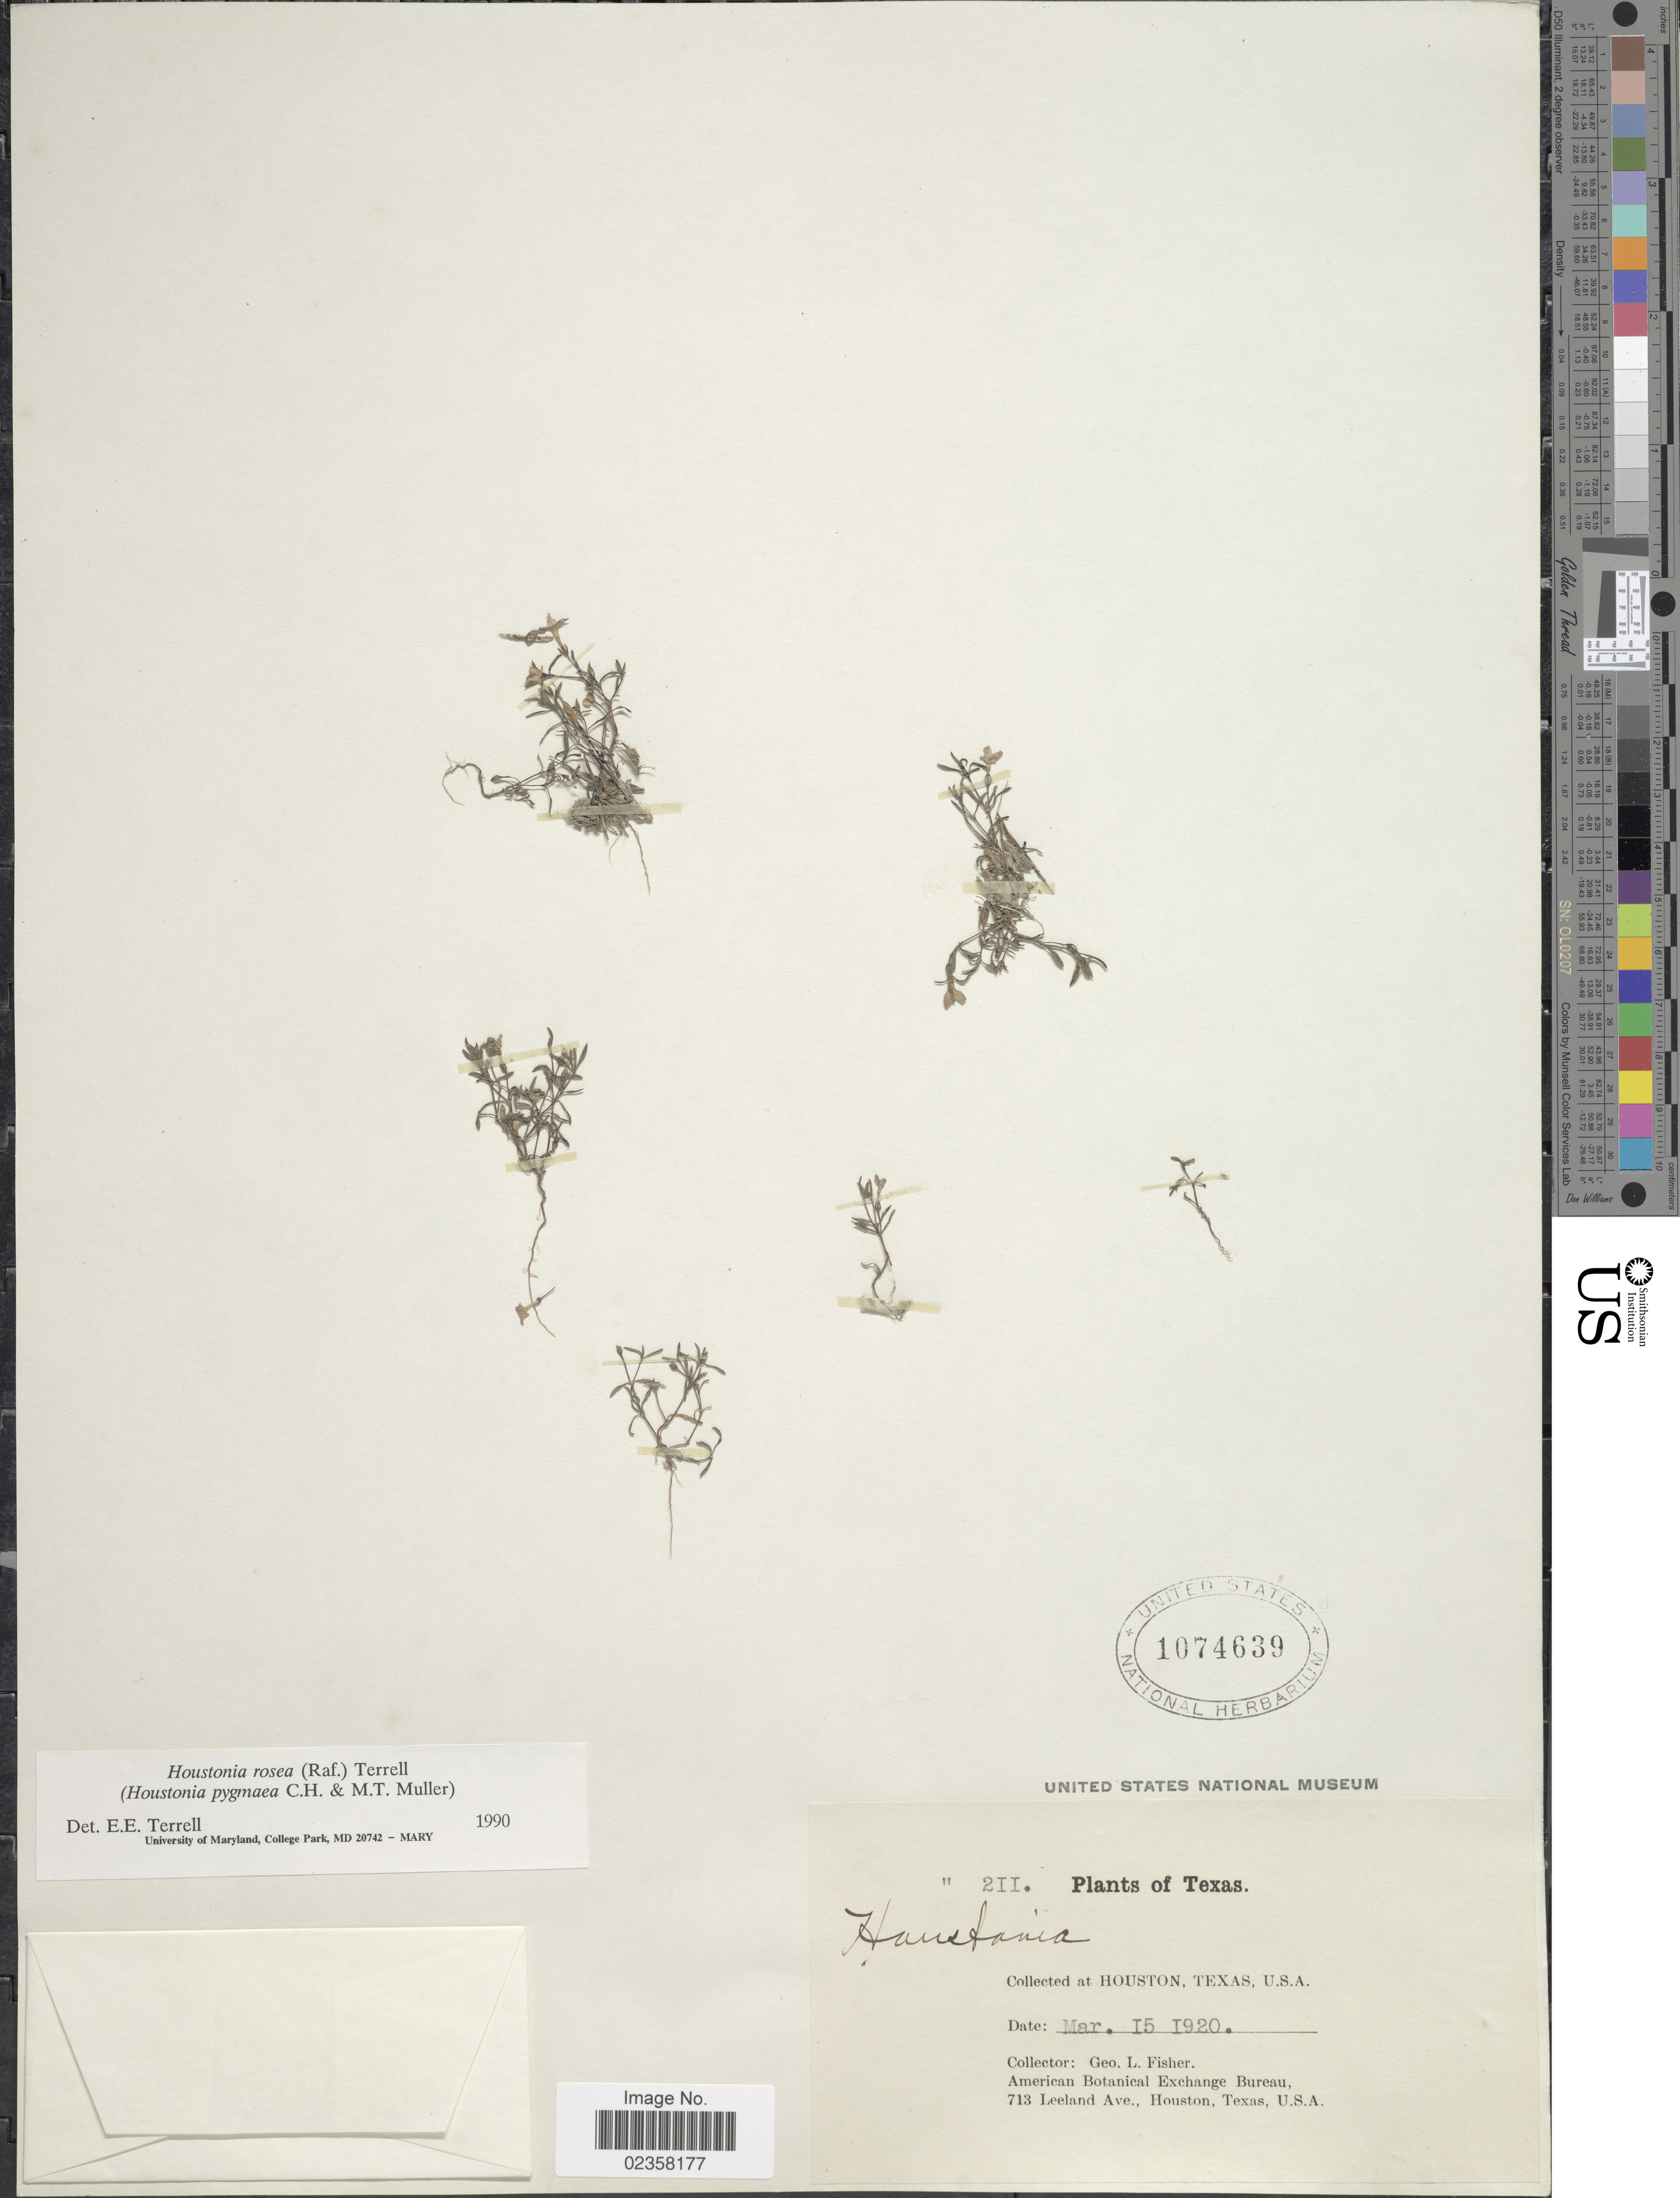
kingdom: Plantae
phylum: Tracheophyta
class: Magnoliopsida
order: Gentianales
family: Rubiaceae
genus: Houstonia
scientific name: Houstonia rosea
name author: (Raf.) Terrell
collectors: G. L. Fisher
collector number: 211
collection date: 1920-03-15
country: United States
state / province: Texas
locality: Houston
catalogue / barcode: US 1074639